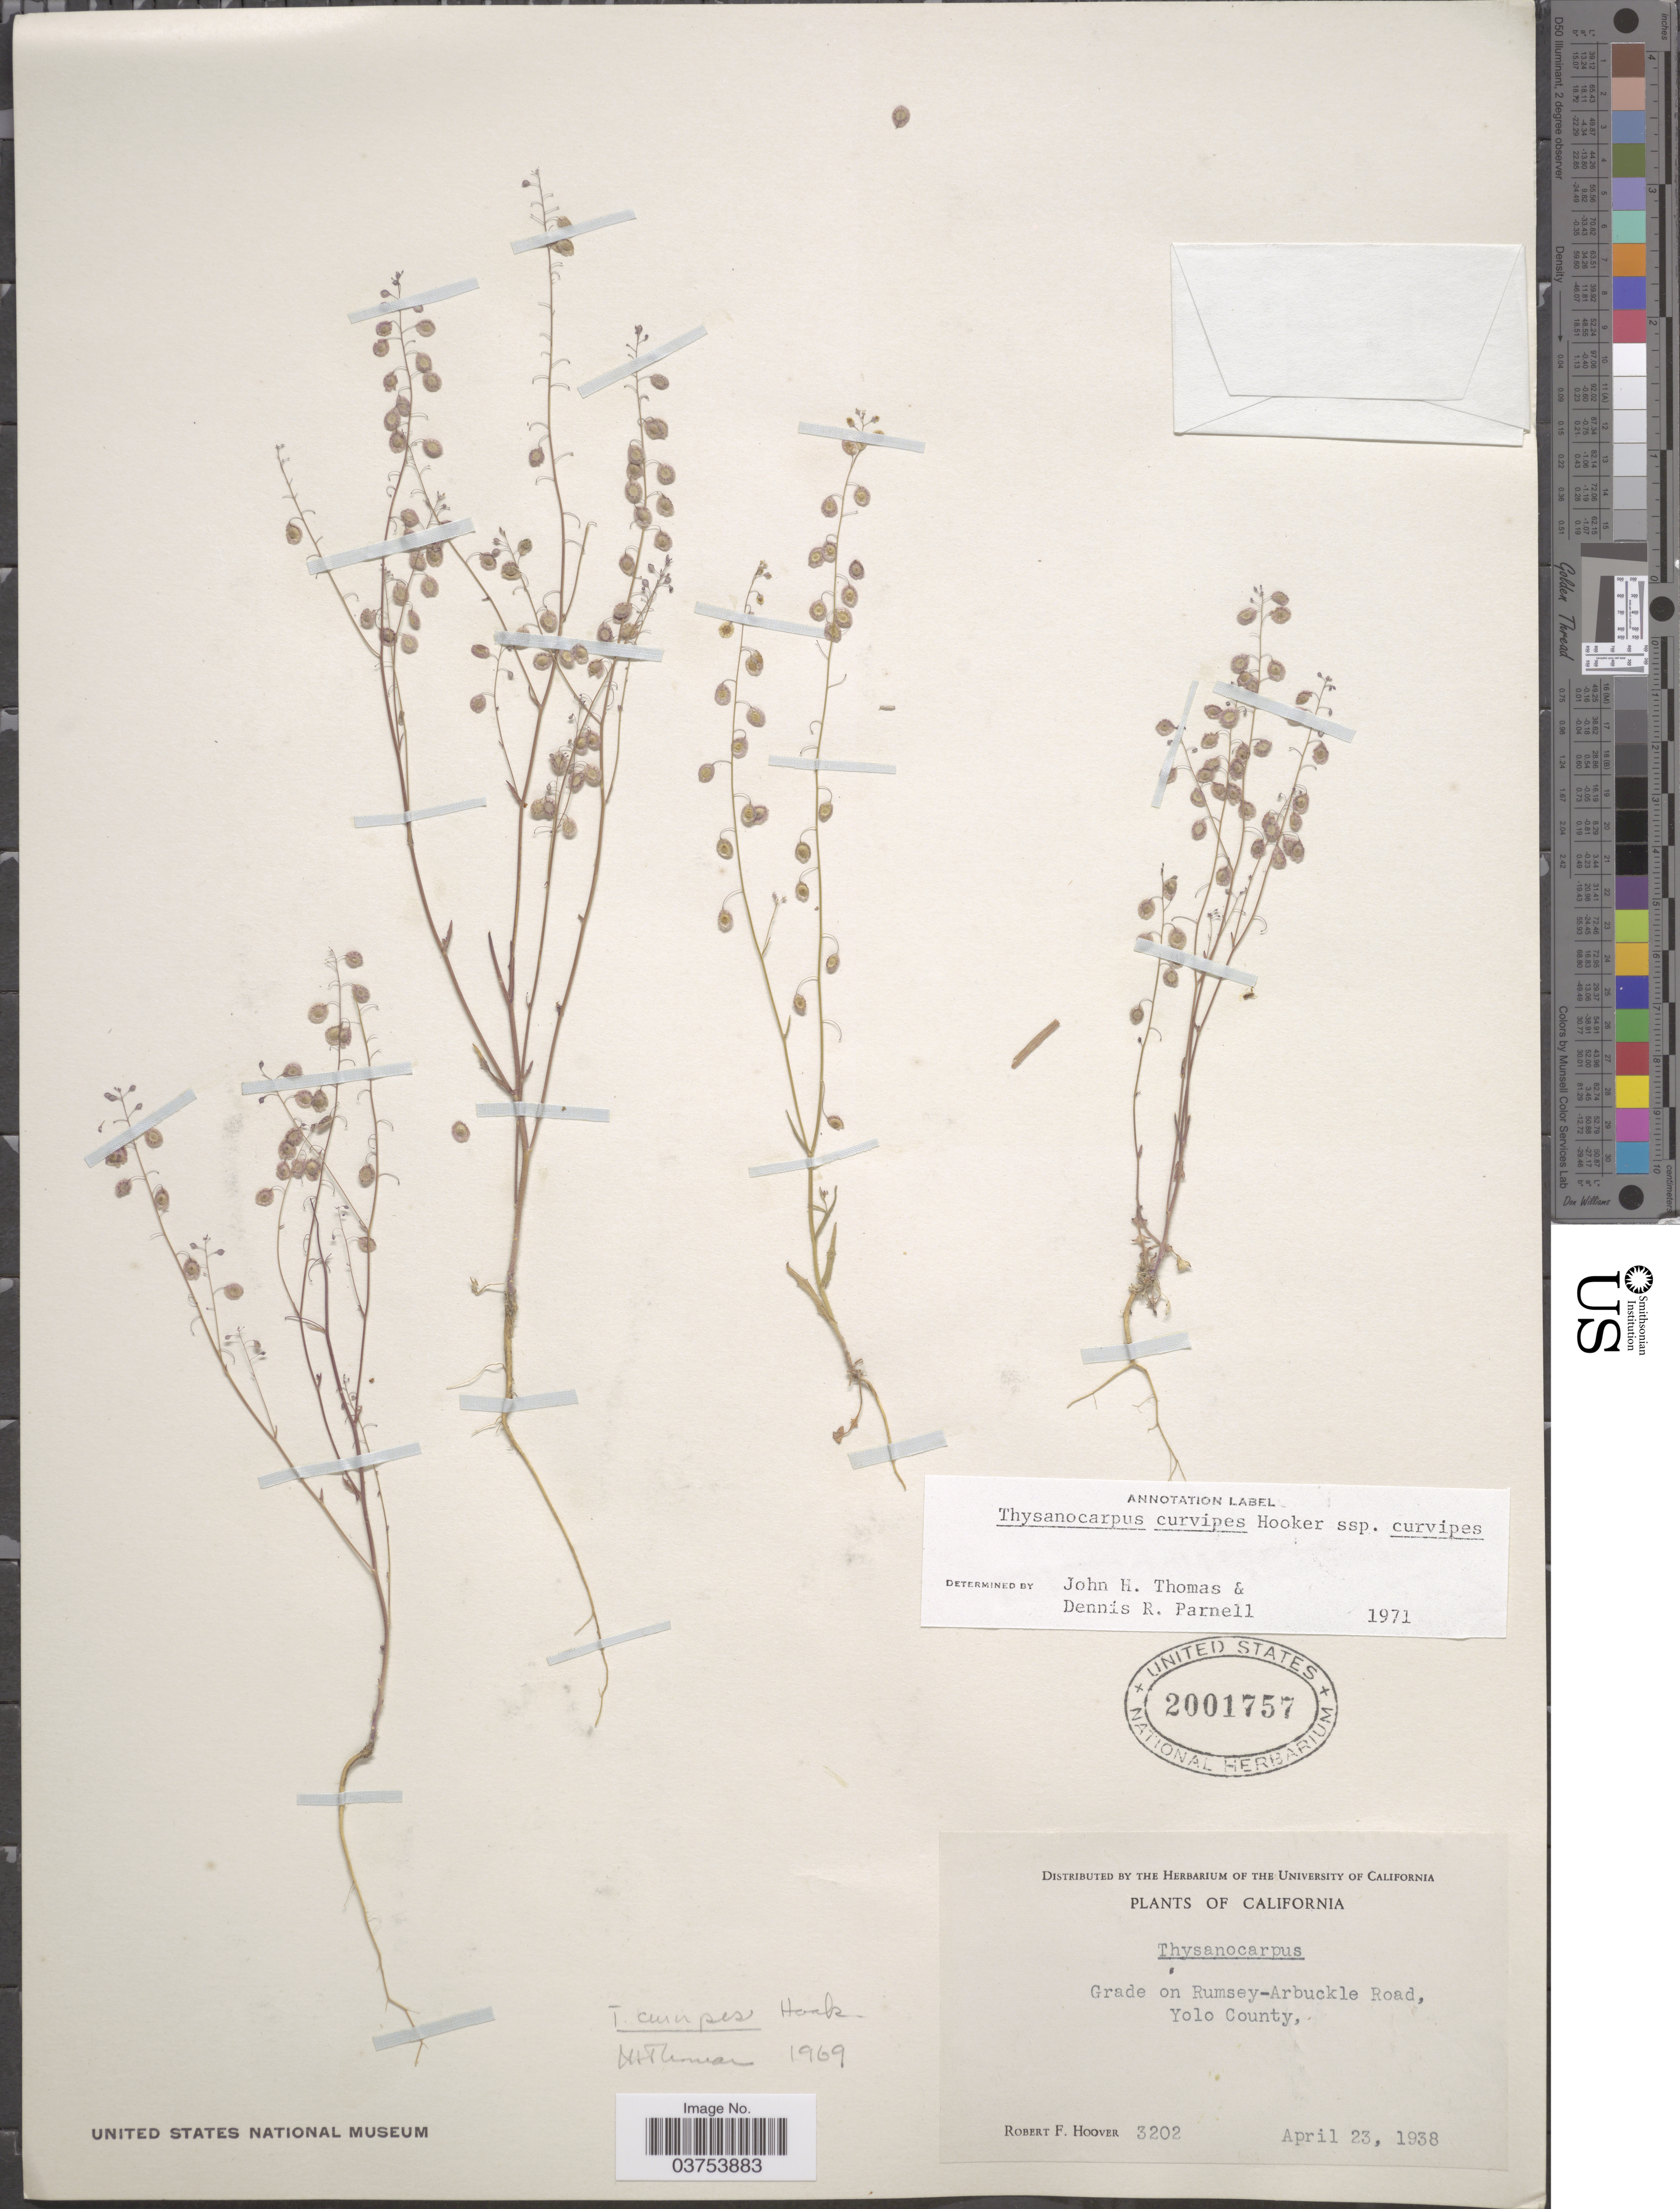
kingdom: Plantae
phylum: Tracheophyta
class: Magnoliopsida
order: Brassicales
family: Brassicaceae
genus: Thysanocarpus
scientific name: Thysanocarpus curvipes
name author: Hook.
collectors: R. F. Hoover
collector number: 3202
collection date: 1938-04-23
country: United States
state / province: California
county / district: Yolo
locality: Grade on Rumsey-Arbuckle Road, Yolo County.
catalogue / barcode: US 2001757